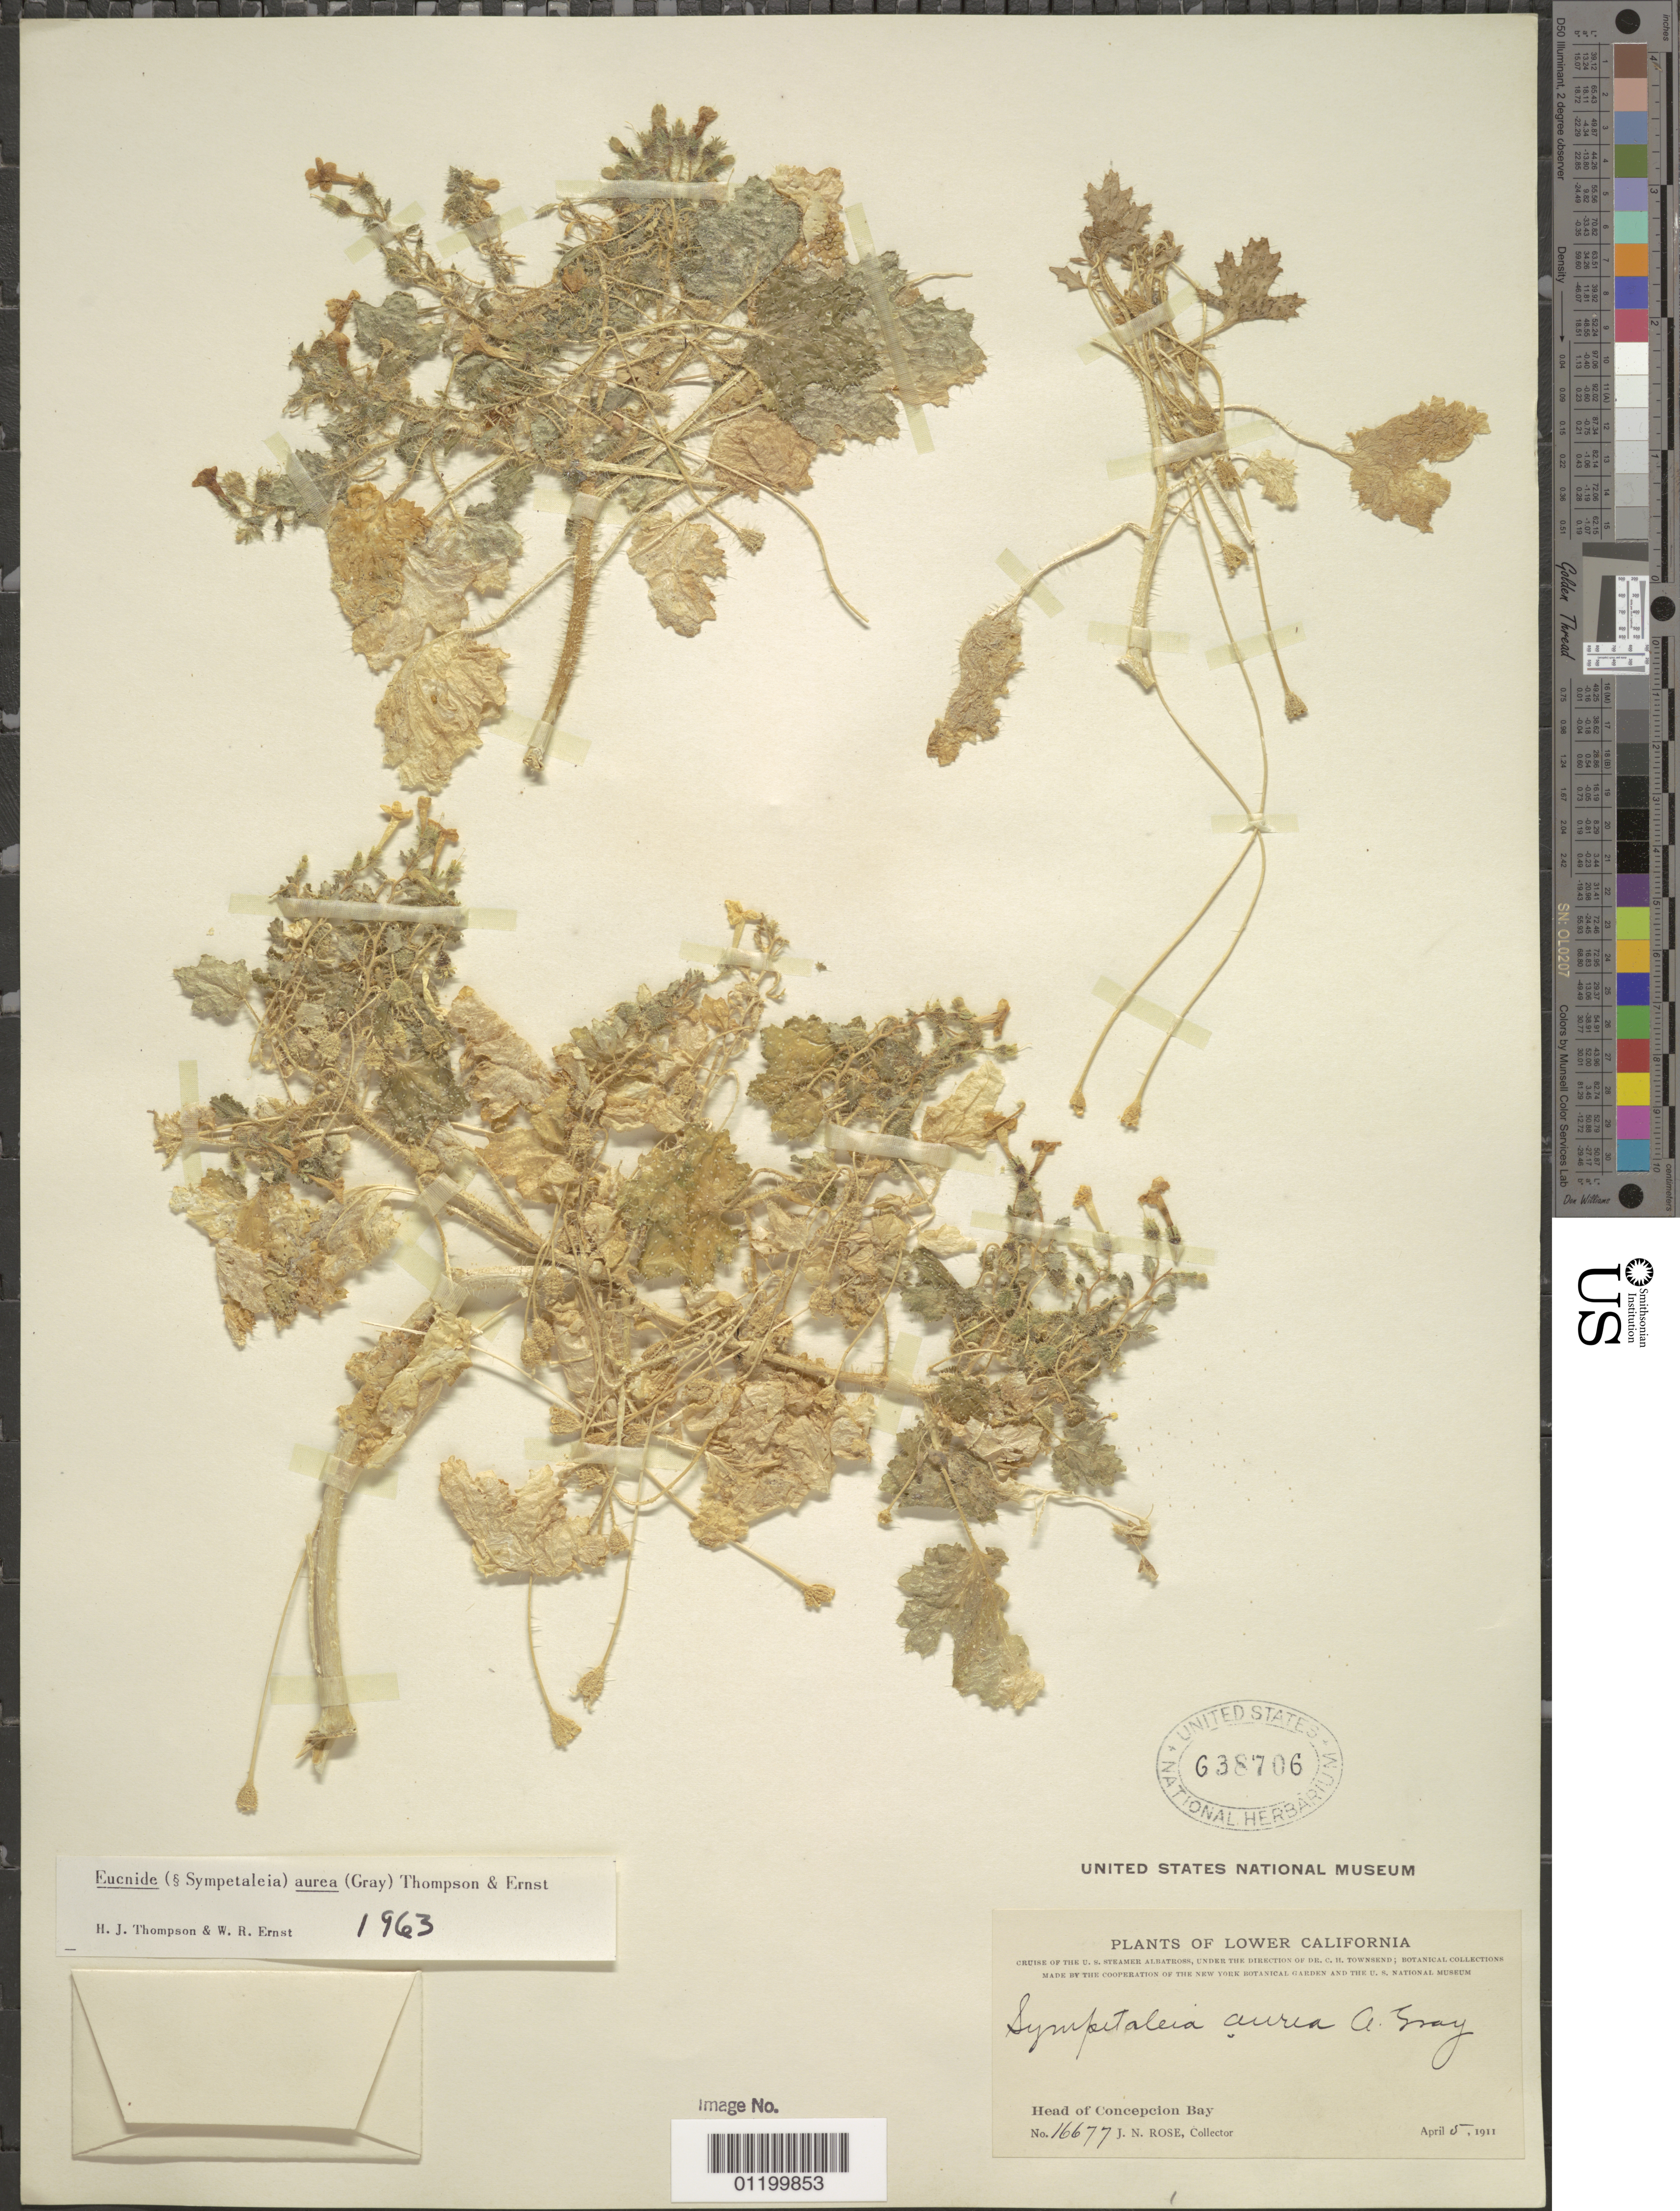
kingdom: Plantae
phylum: Tracheophyta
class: Magnoliopsida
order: Cornales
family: Loasaceae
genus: Sympetaleia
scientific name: Sympetaleia aurea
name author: A. Gray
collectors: J. N. Rose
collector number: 16677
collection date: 1911-04-05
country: Mexico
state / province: Baja California Sur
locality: Head of Concepción Bay. Lower California.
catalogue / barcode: US 638706